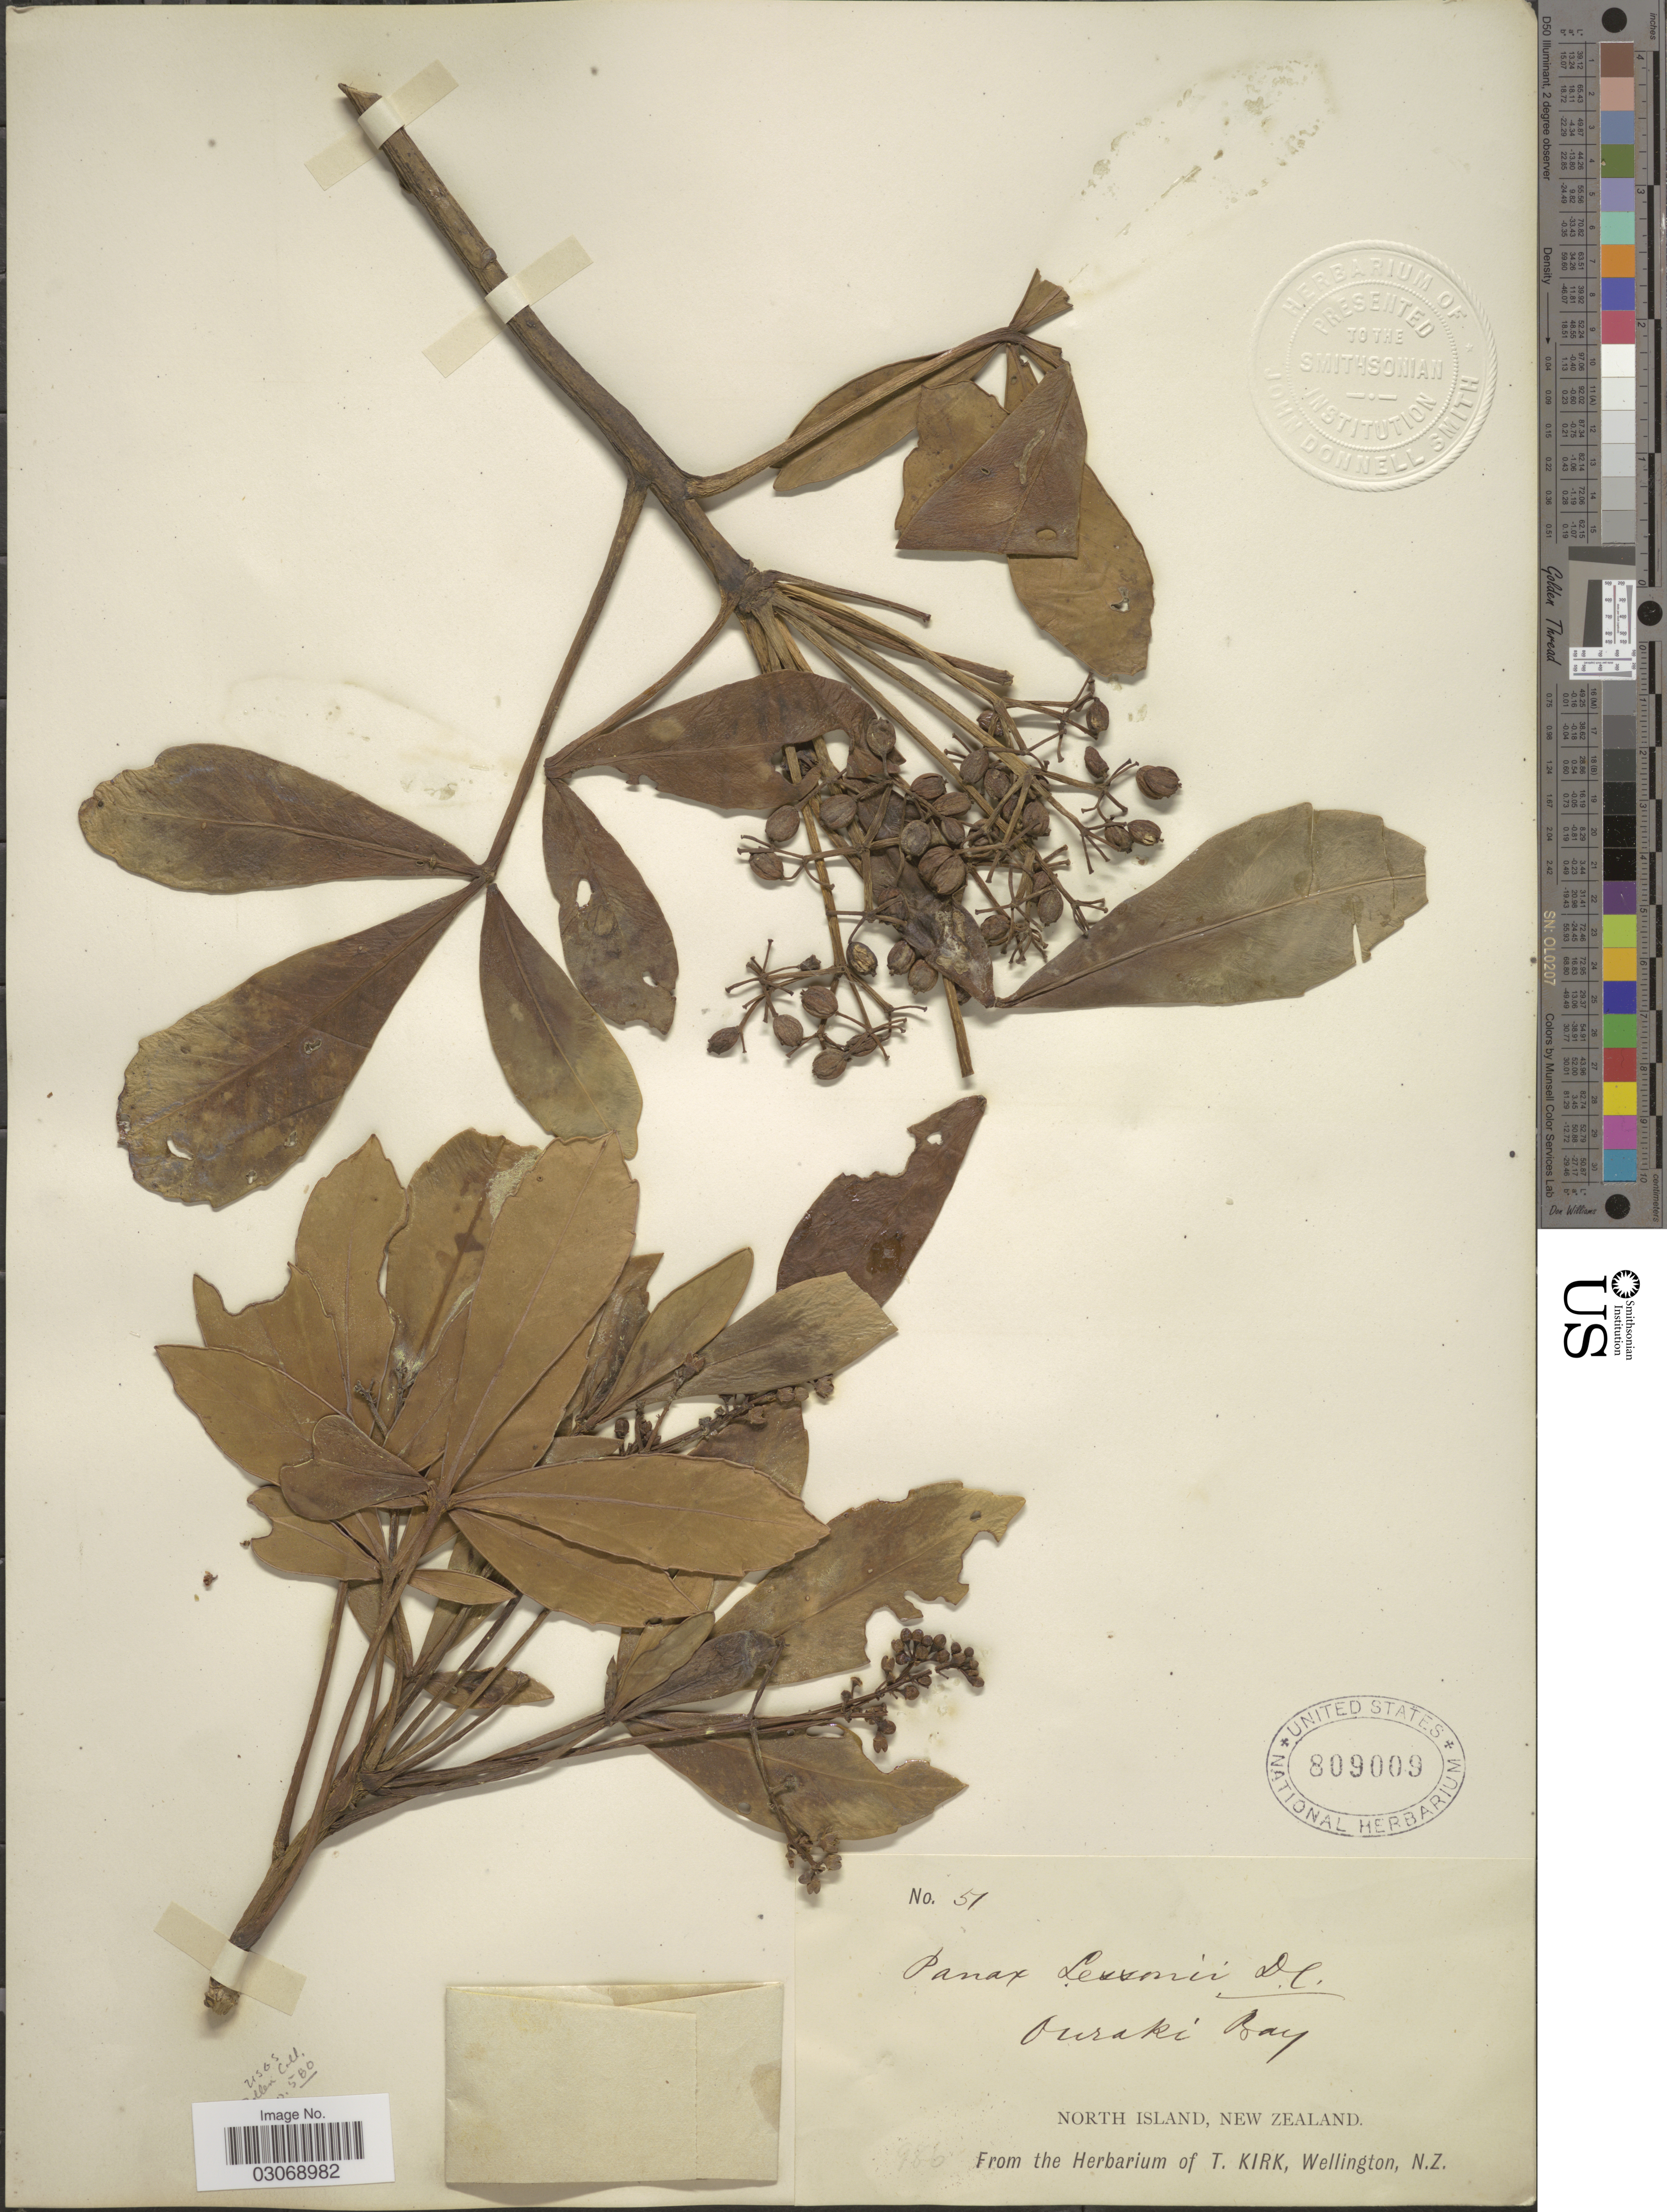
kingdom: Plantae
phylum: Tracheophyta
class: Magnoliopsida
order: Apiales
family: Araliaceae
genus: Pseudopanax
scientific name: Pseudopanax lessonii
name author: (DC.) K. Koch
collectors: ex herb. T. Kirk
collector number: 51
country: New Zealand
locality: Ouraki Bay. North Island.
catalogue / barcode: US 809009